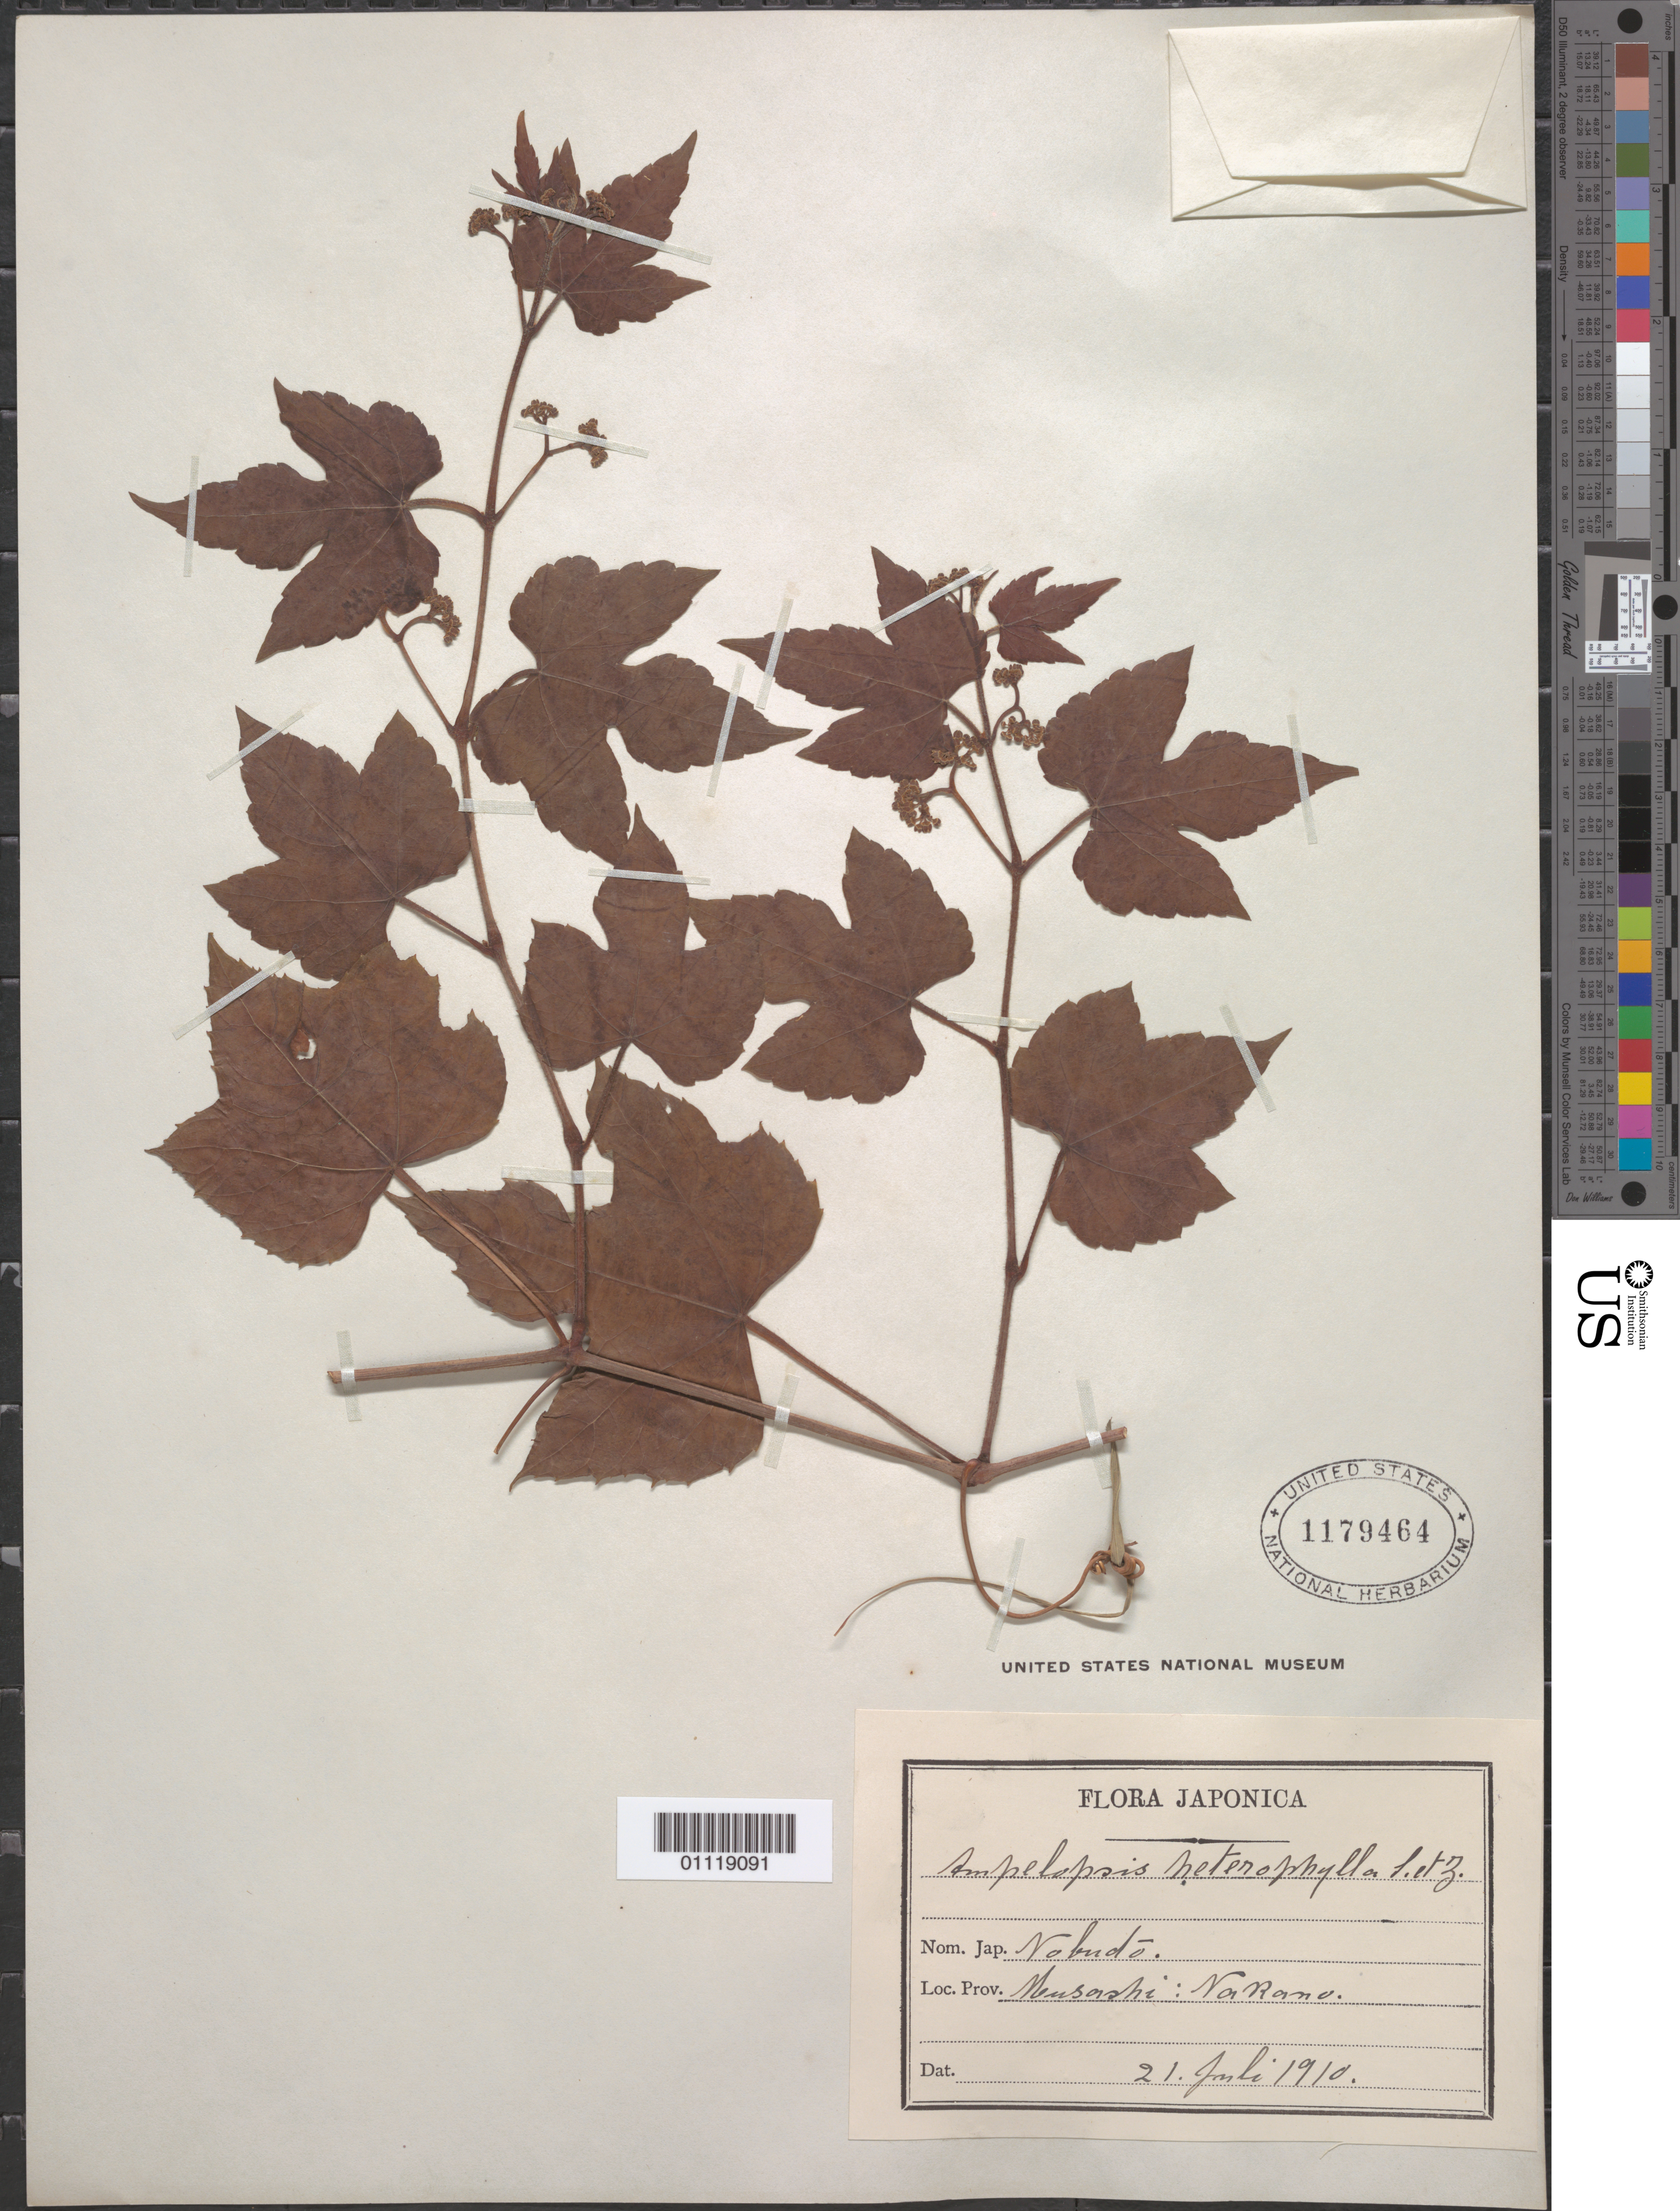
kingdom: Plantae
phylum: Tracheophyta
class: Magnoliopsida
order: Vitales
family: Vitaceae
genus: Ampelopsis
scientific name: Ampelopsis glandulosa var. heterophylla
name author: (Thunb.) Momiy.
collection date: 1910-07-21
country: Japan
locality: Nakano.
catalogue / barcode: US 1179464